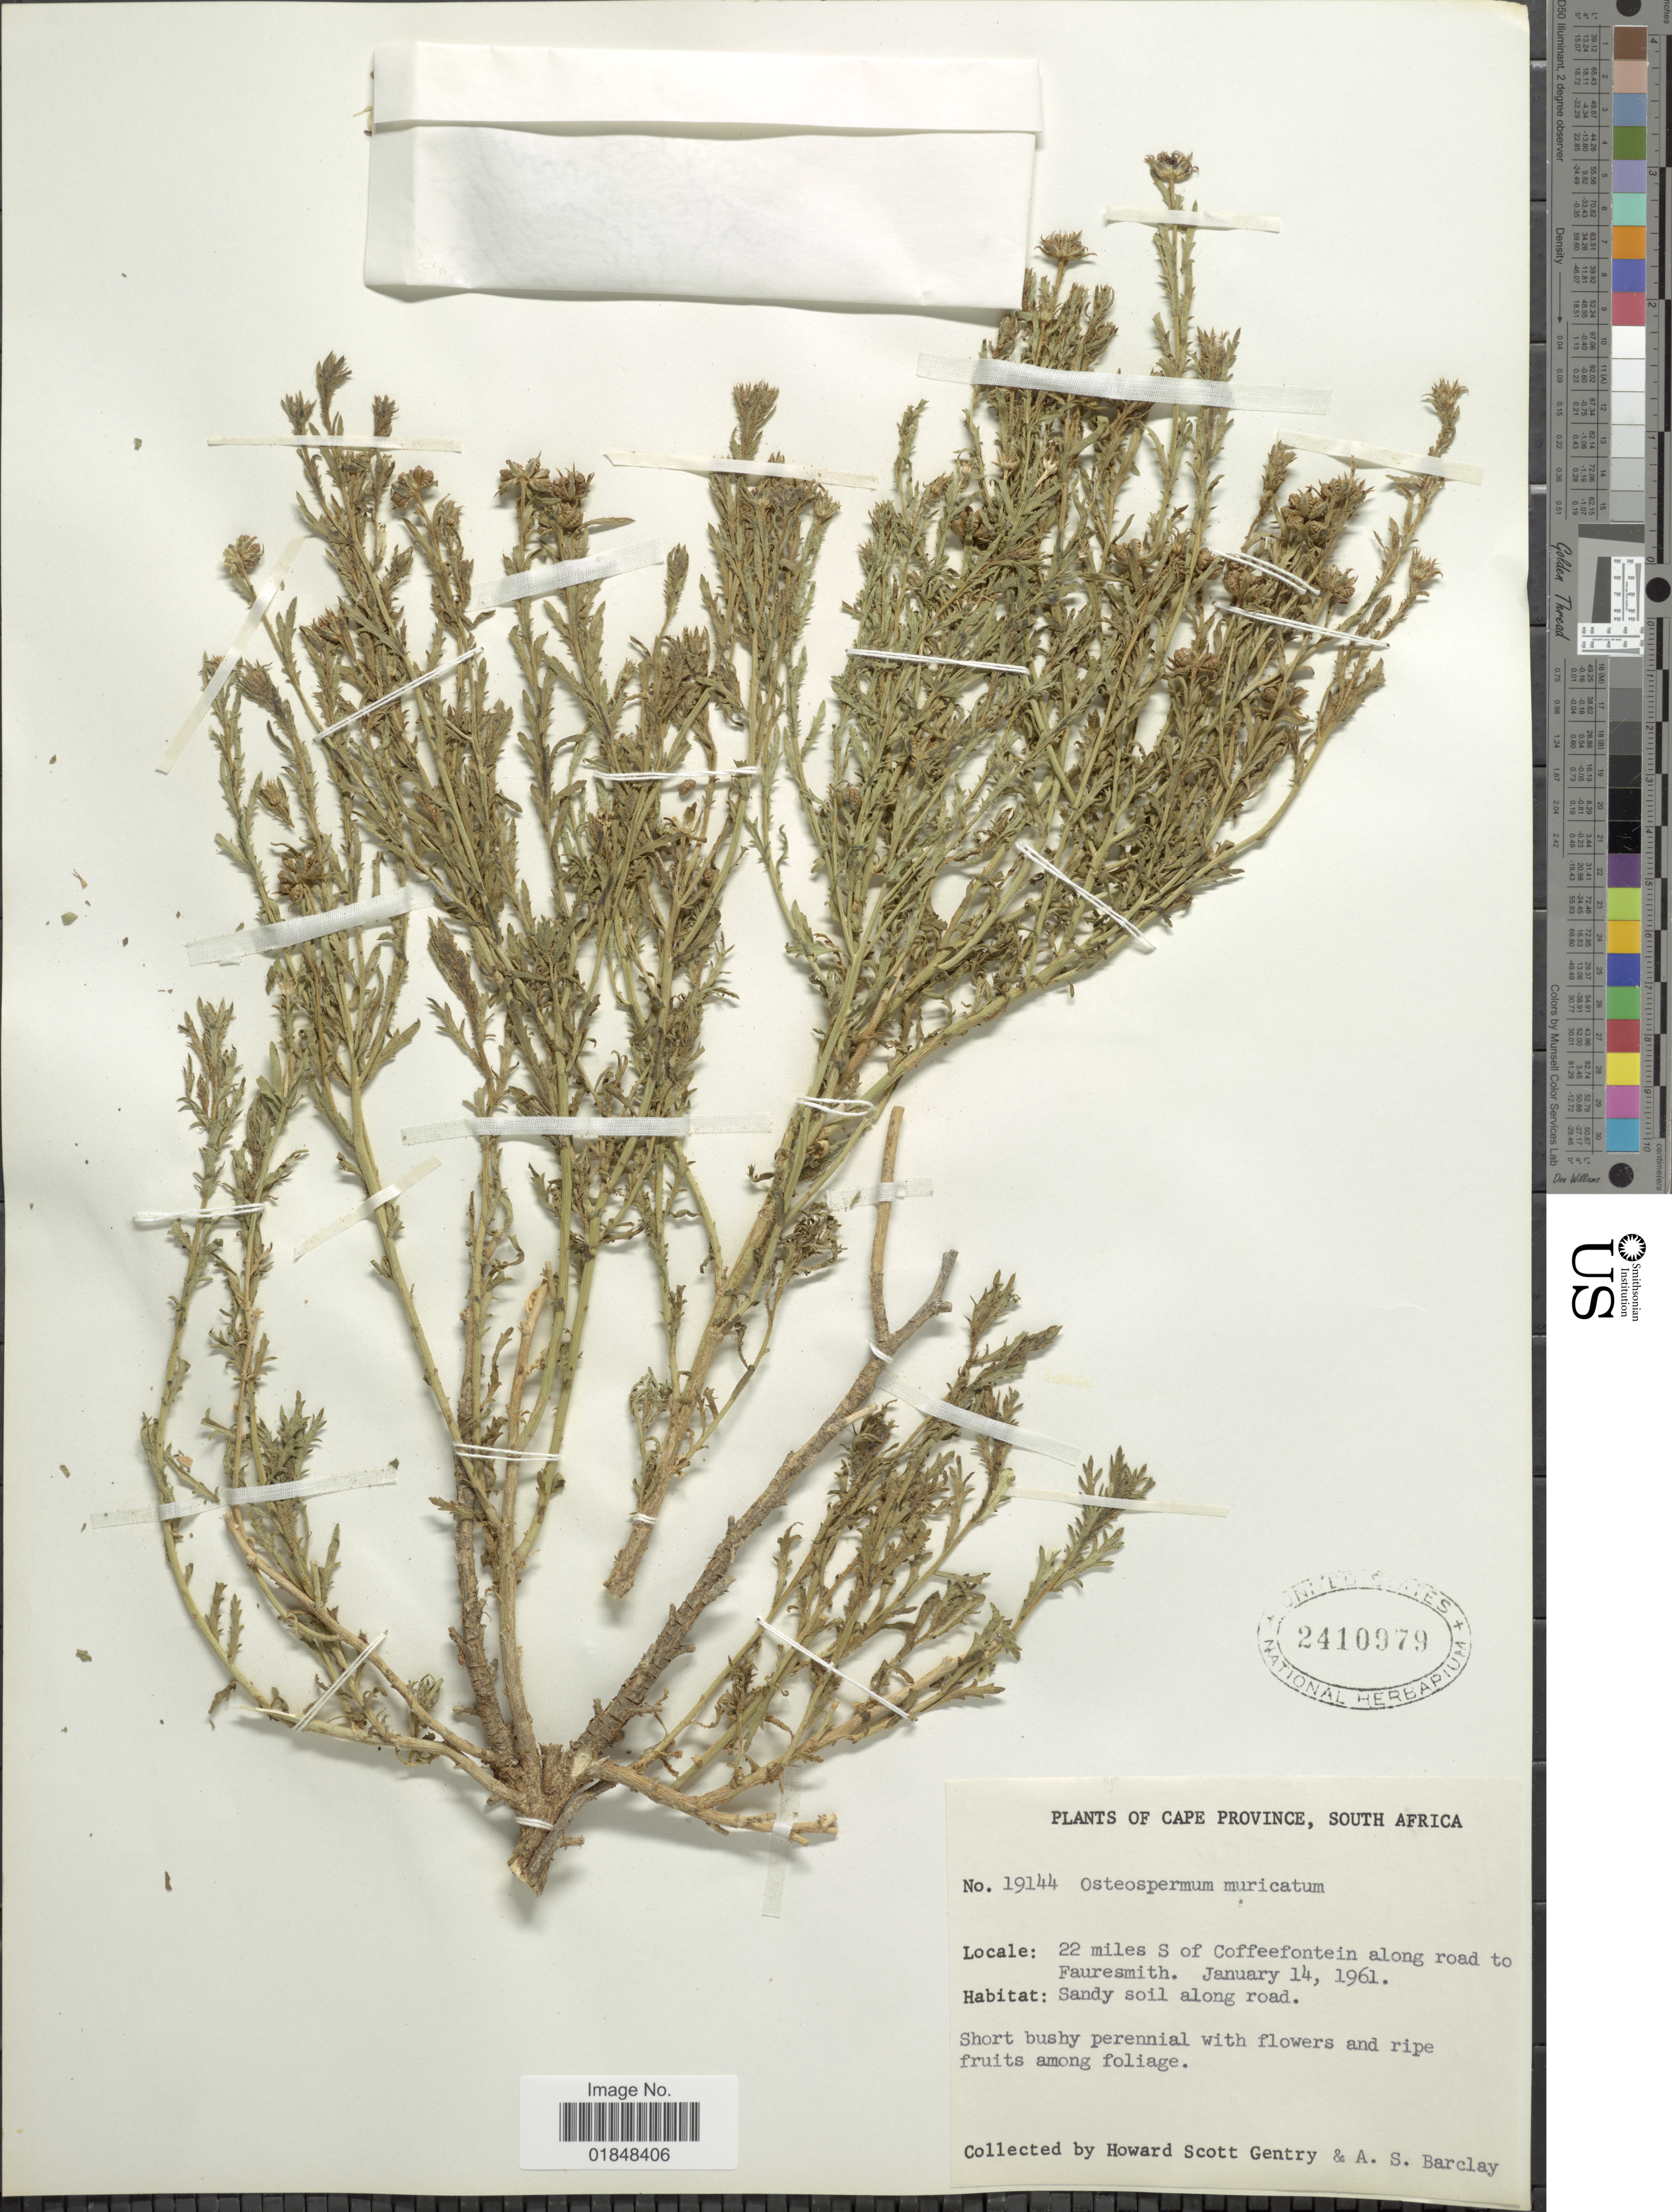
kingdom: Plantae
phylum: Tracheophyta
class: Magnoliopsida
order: Asterales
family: Asteraceae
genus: Osteospermum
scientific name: Osteospermum muricatum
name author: E. Mey.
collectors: H. S. Gentry & A. S. Barclay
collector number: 19144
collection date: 1961-01-14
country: South Africa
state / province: Free State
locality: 22 miles S of Coffeefontein along road to Fauresmith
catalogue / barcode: US 2410979